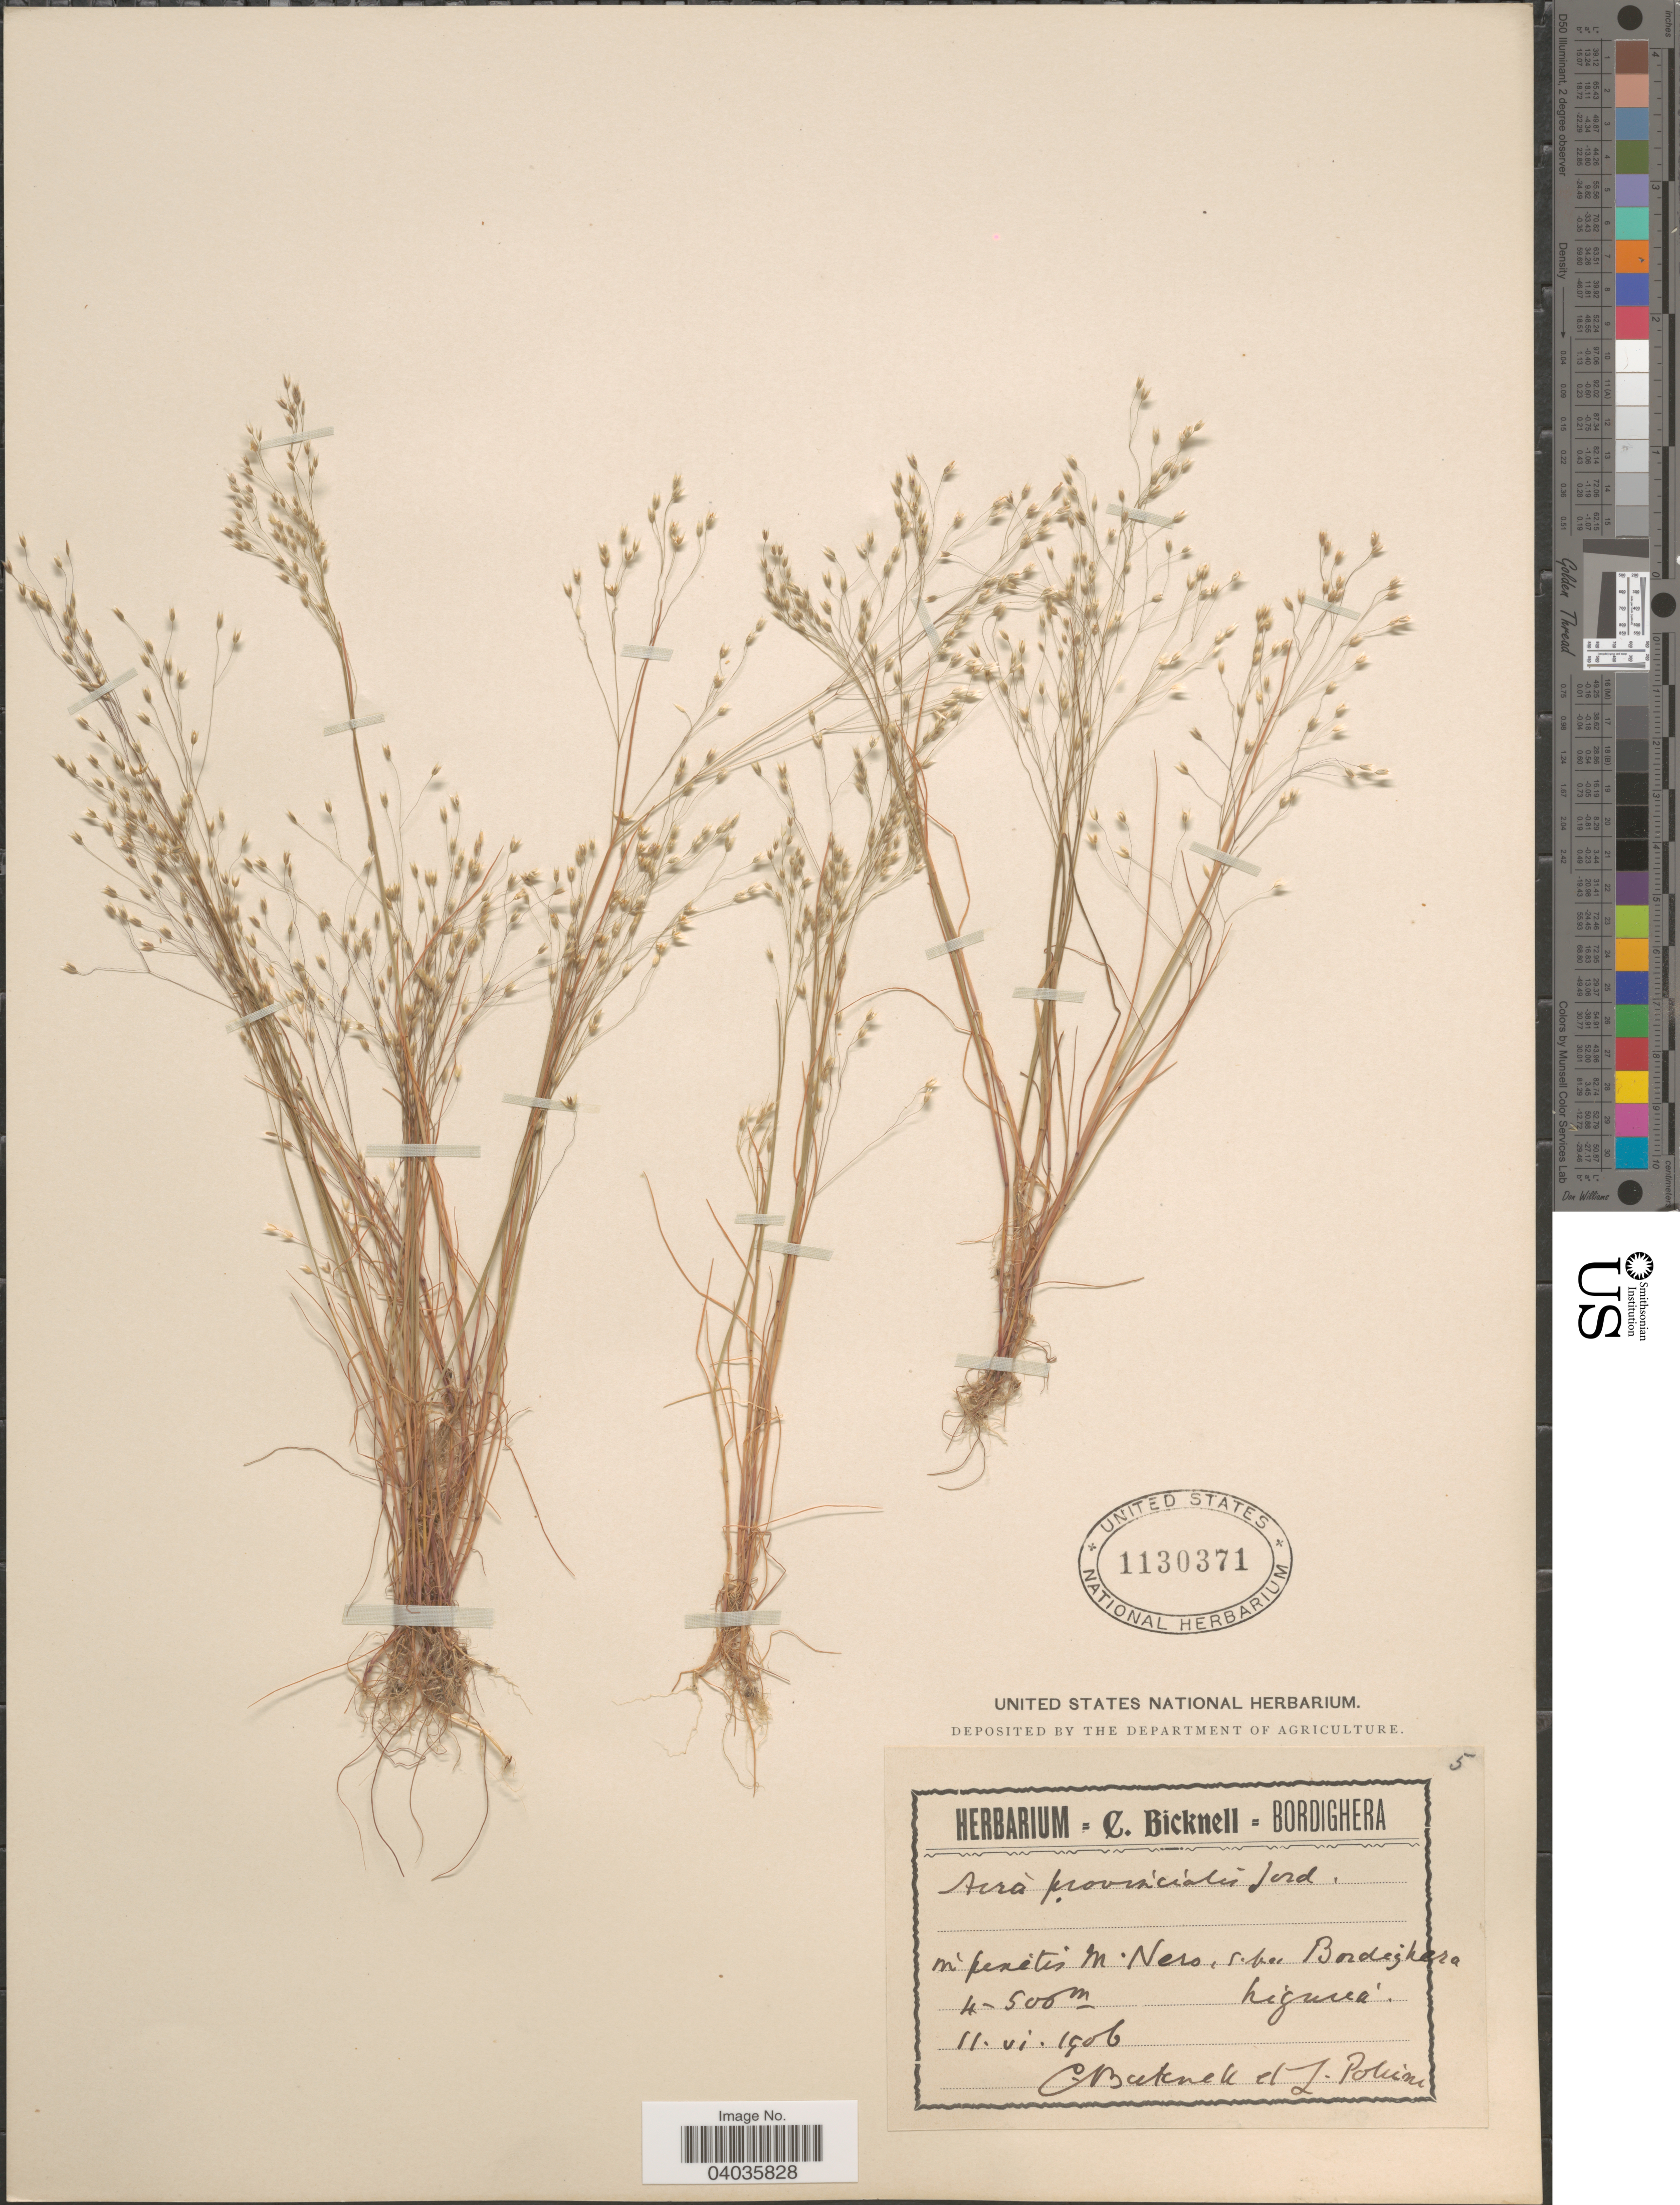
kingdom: Plantae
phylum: Tracheophyta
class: Liliopsida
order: Poales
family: Poaceae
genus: Aira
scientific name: Aira provincialis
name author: Jord.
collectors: C. Bicknell & L. Pollini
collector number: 5?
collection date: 1906-06-11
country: Italy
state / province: Liguria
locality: In pratis M. Nero, s. pres Bordighera.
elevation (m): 400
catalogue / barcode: US 1130371